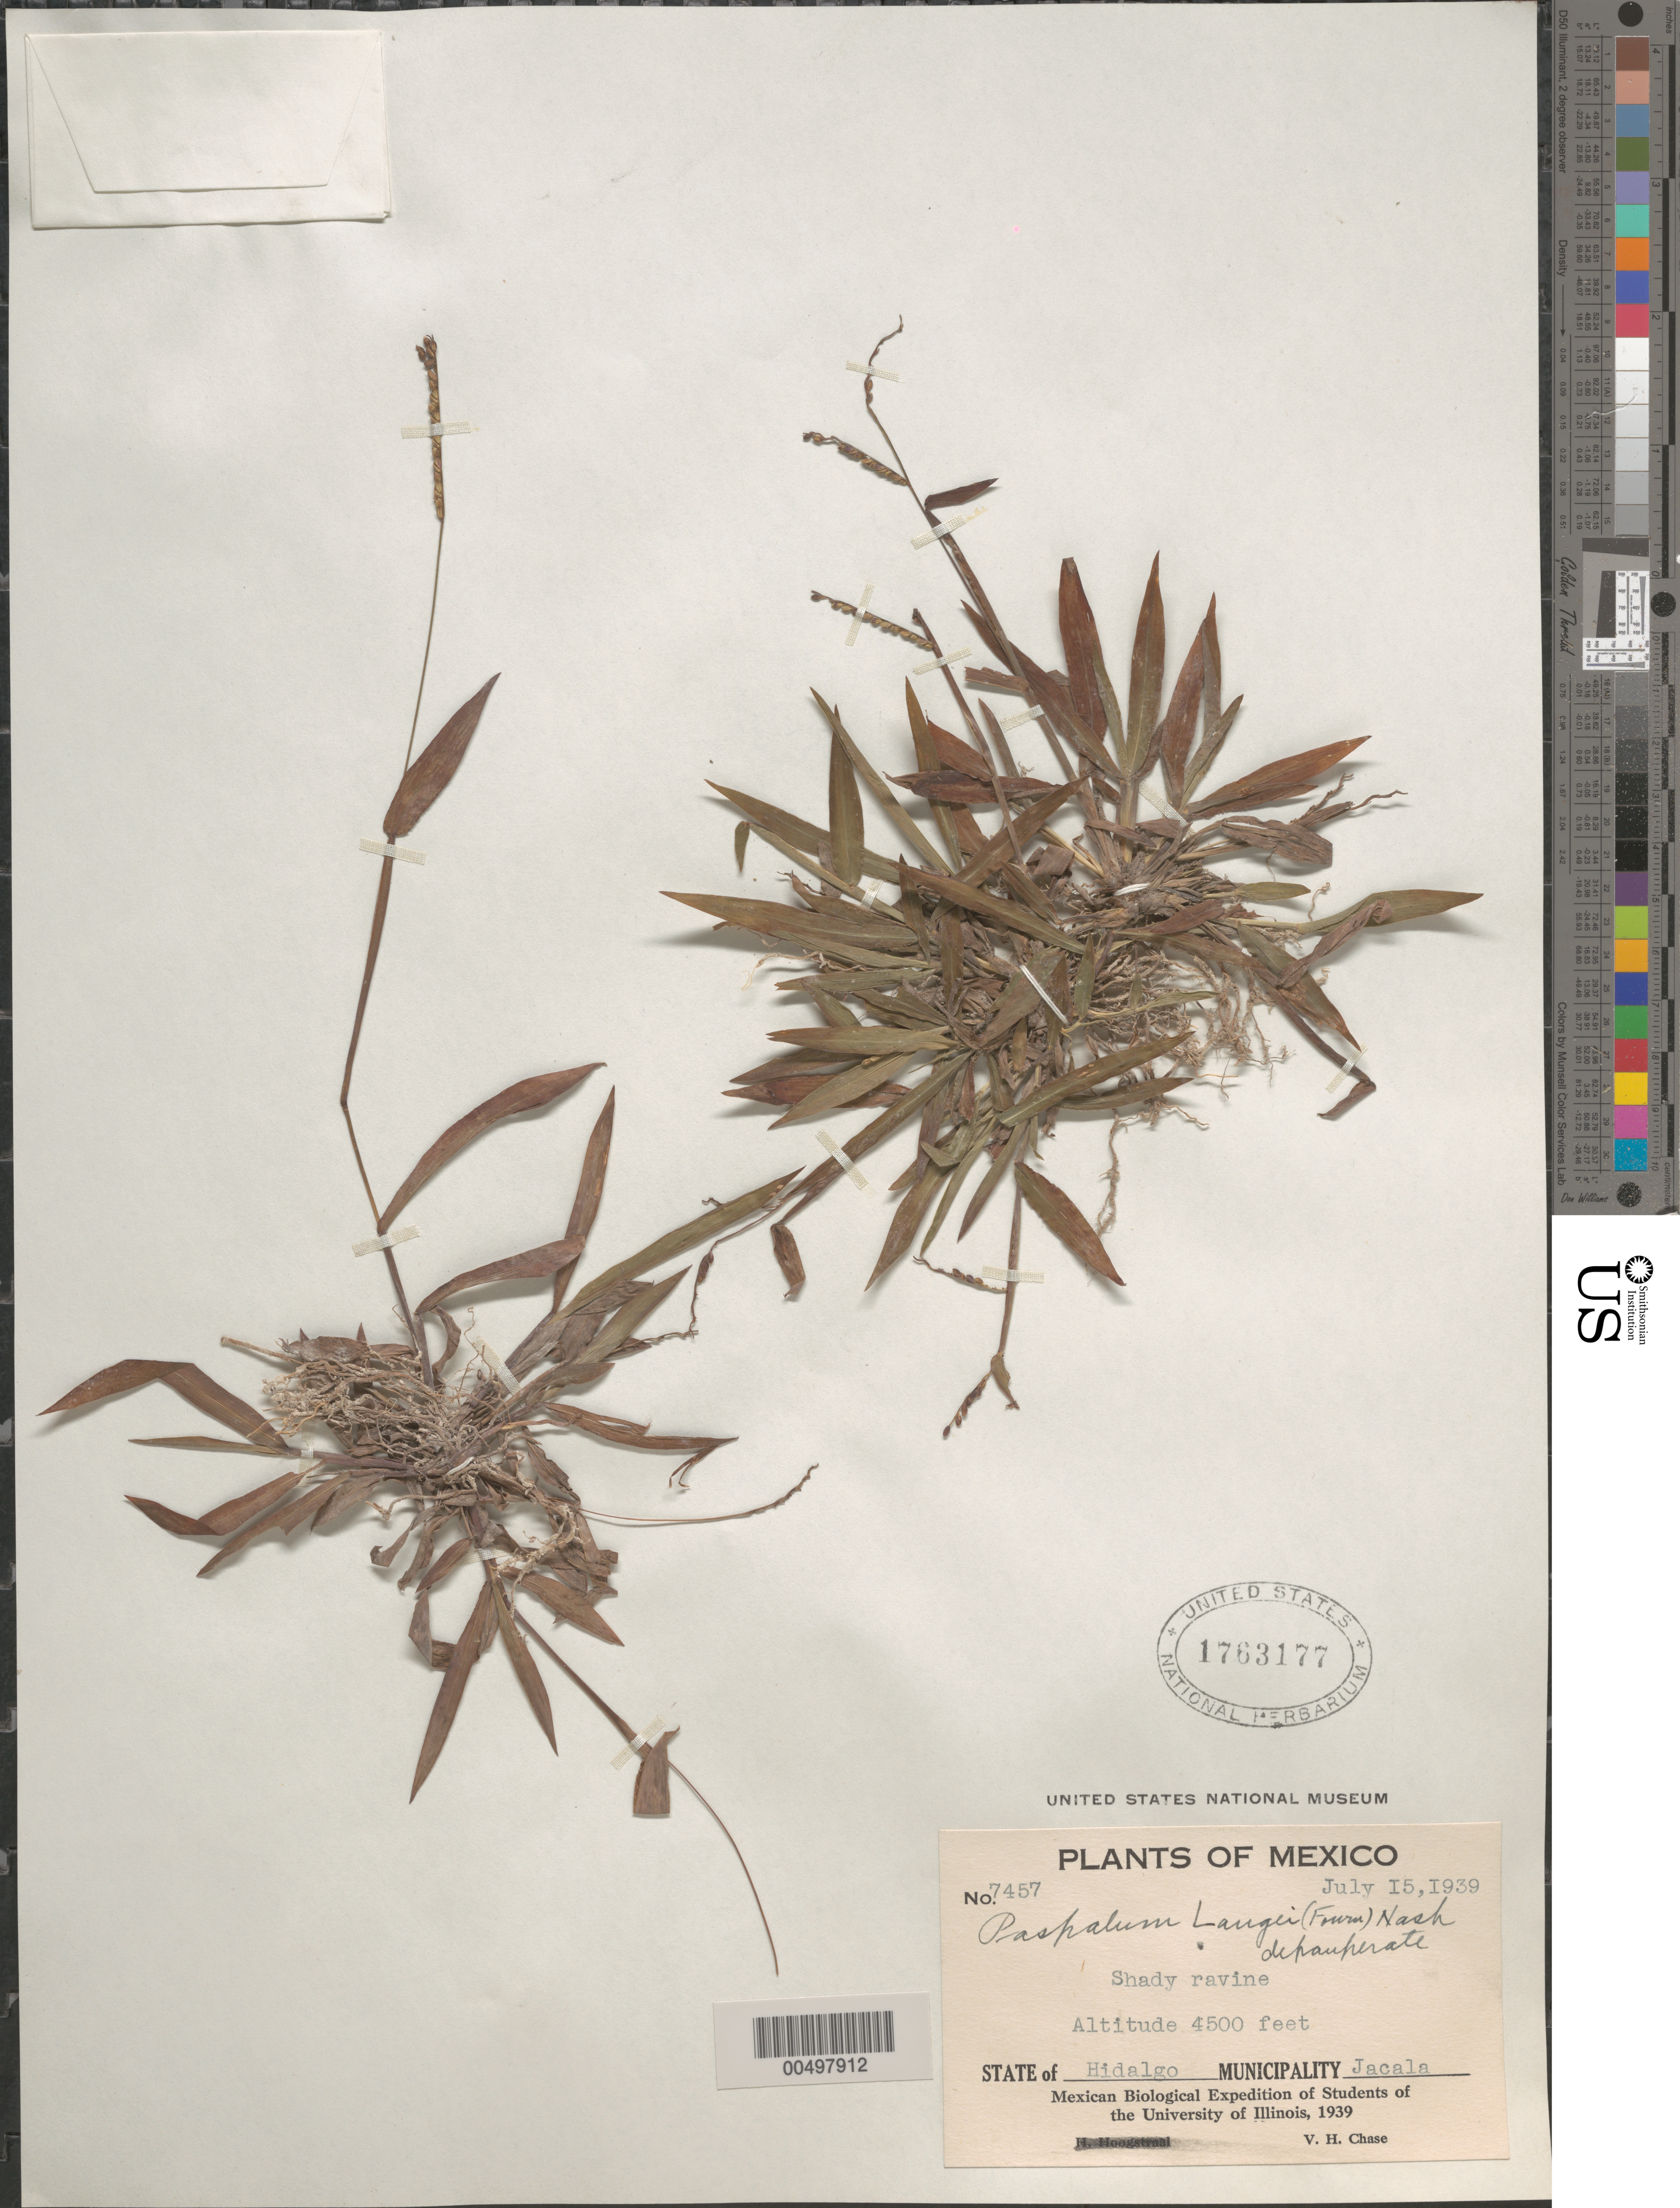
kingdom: Plantae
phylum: Tracheophyta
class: Liliopsida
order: Poales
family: Poaceae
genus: Paspalum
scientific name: Paspalum langei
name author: (E. Fourn.) Nash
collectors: V. H. Chase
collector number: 7457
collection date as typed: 15 Jul 1939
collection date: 1939-07-15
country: Mexico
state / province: Hidalgo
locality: Jacala Mun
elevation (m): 1372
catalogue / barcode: US 1763177